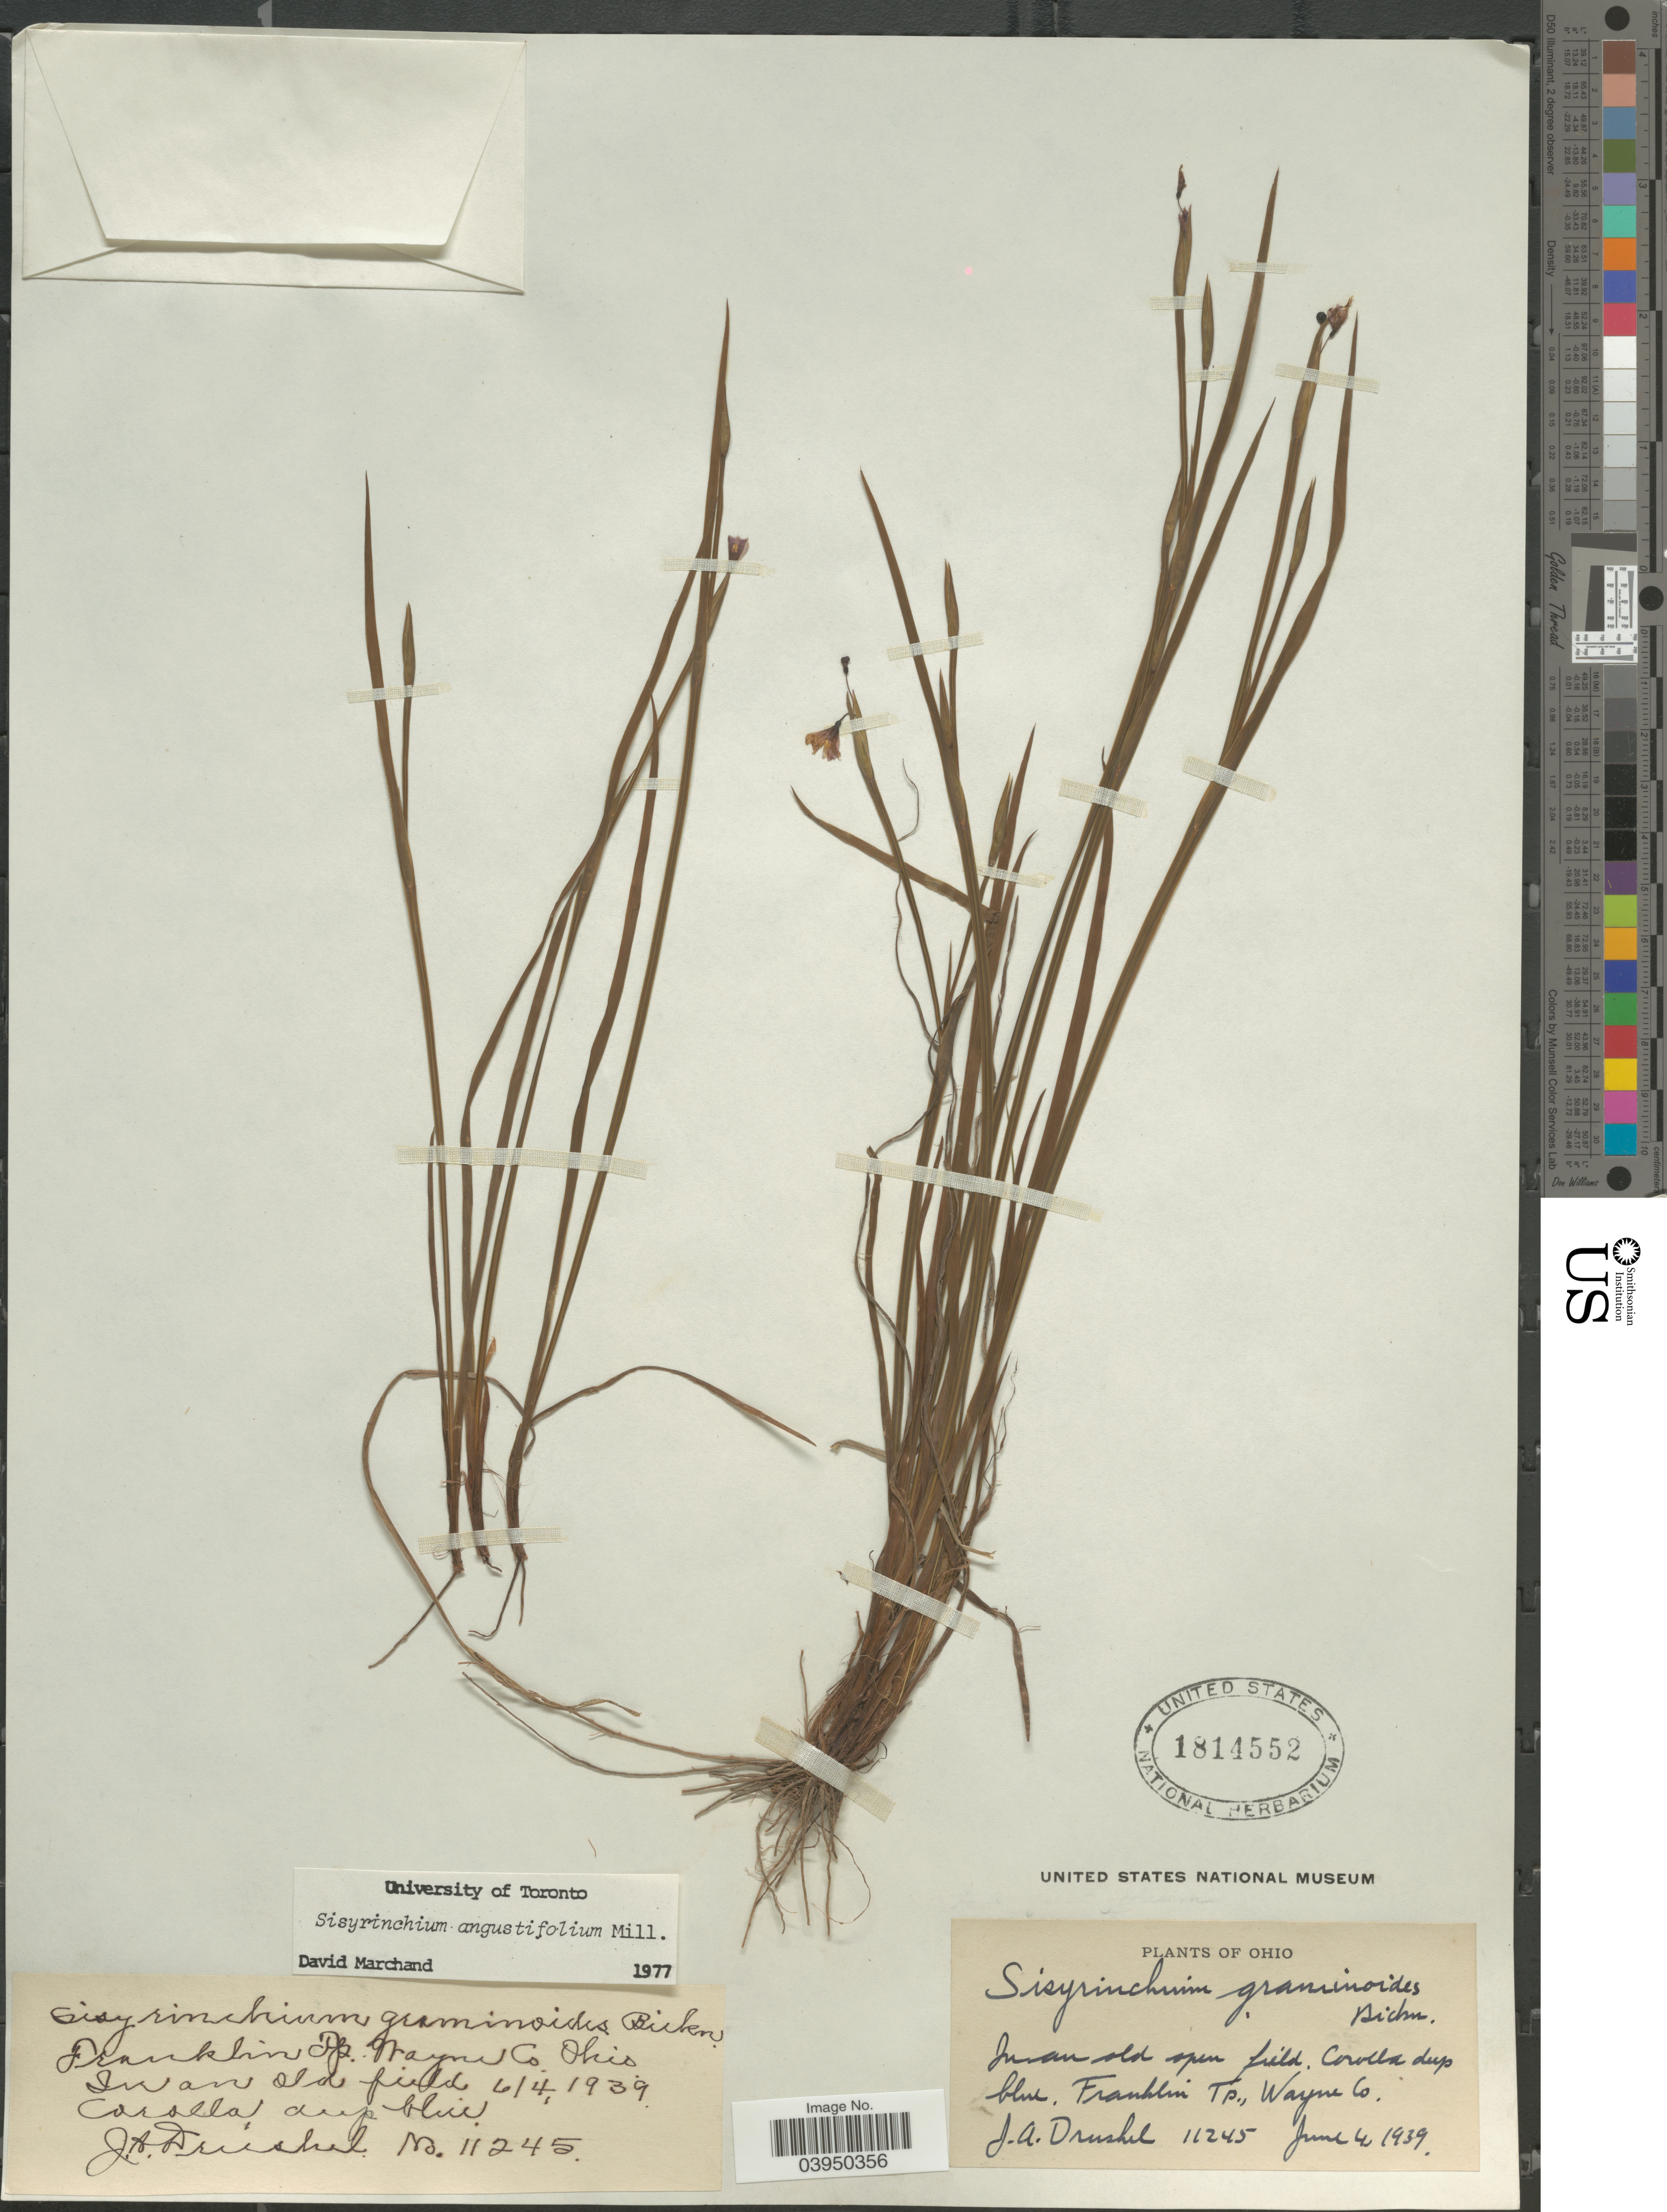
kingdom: Plantae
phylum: Tracheophyta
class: Liliopsida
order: Asparagales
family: Iridaceae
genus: Sisyrinchium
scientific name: Sisyrinchium angustifolium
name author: Mill.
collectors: J. A. Drushel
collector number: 11245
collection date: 1939-06-04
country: United States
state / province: Ohio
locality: Franklin Tp., Wayne Co.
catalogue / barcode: US 1814552